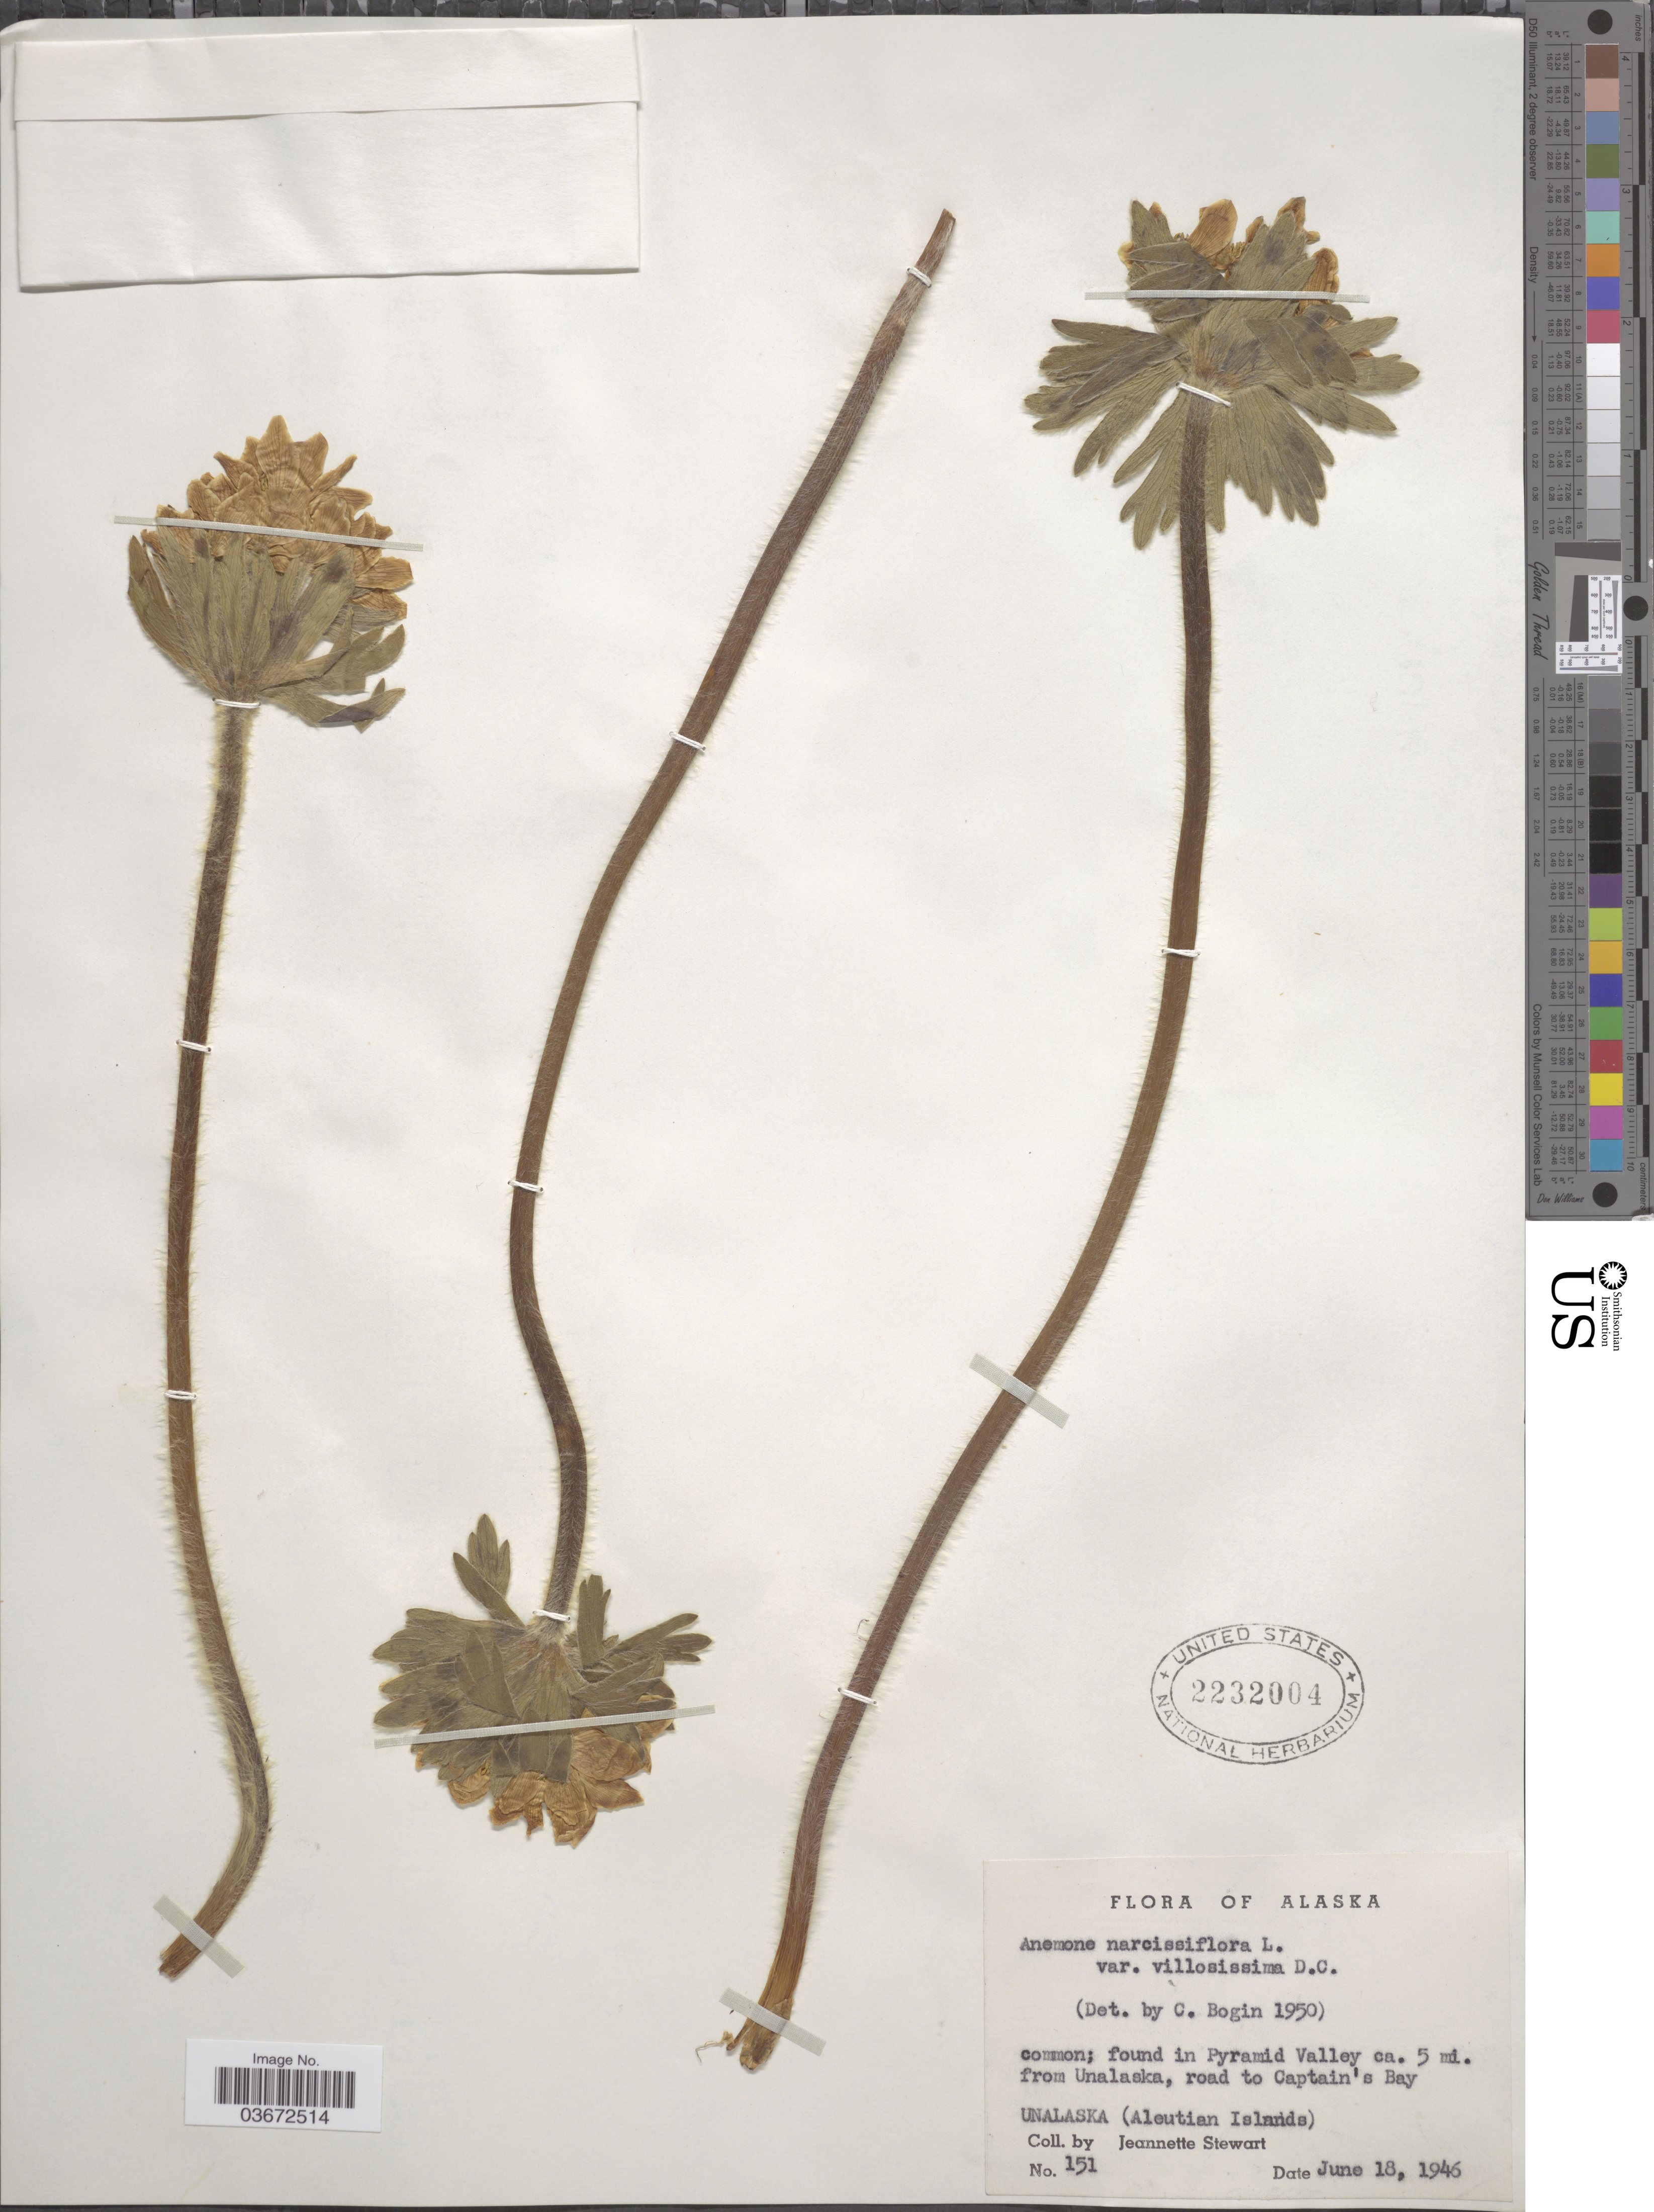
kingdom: Plantae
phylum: Tracheophyta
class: Magnoliopsida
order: Ranunculales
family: Ranunculaceae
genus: Anemone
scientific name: Anemone narcissiflora var. villosissima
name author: DC.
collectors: J. Stewart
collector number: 151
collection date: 1946-06-18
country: United States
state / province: Alaska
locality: Pyramid Valley ca. 5 mi. from Unalska, road to Captain's Bay. Unalaska (Aleutian Islands).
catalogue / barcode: US 2232004